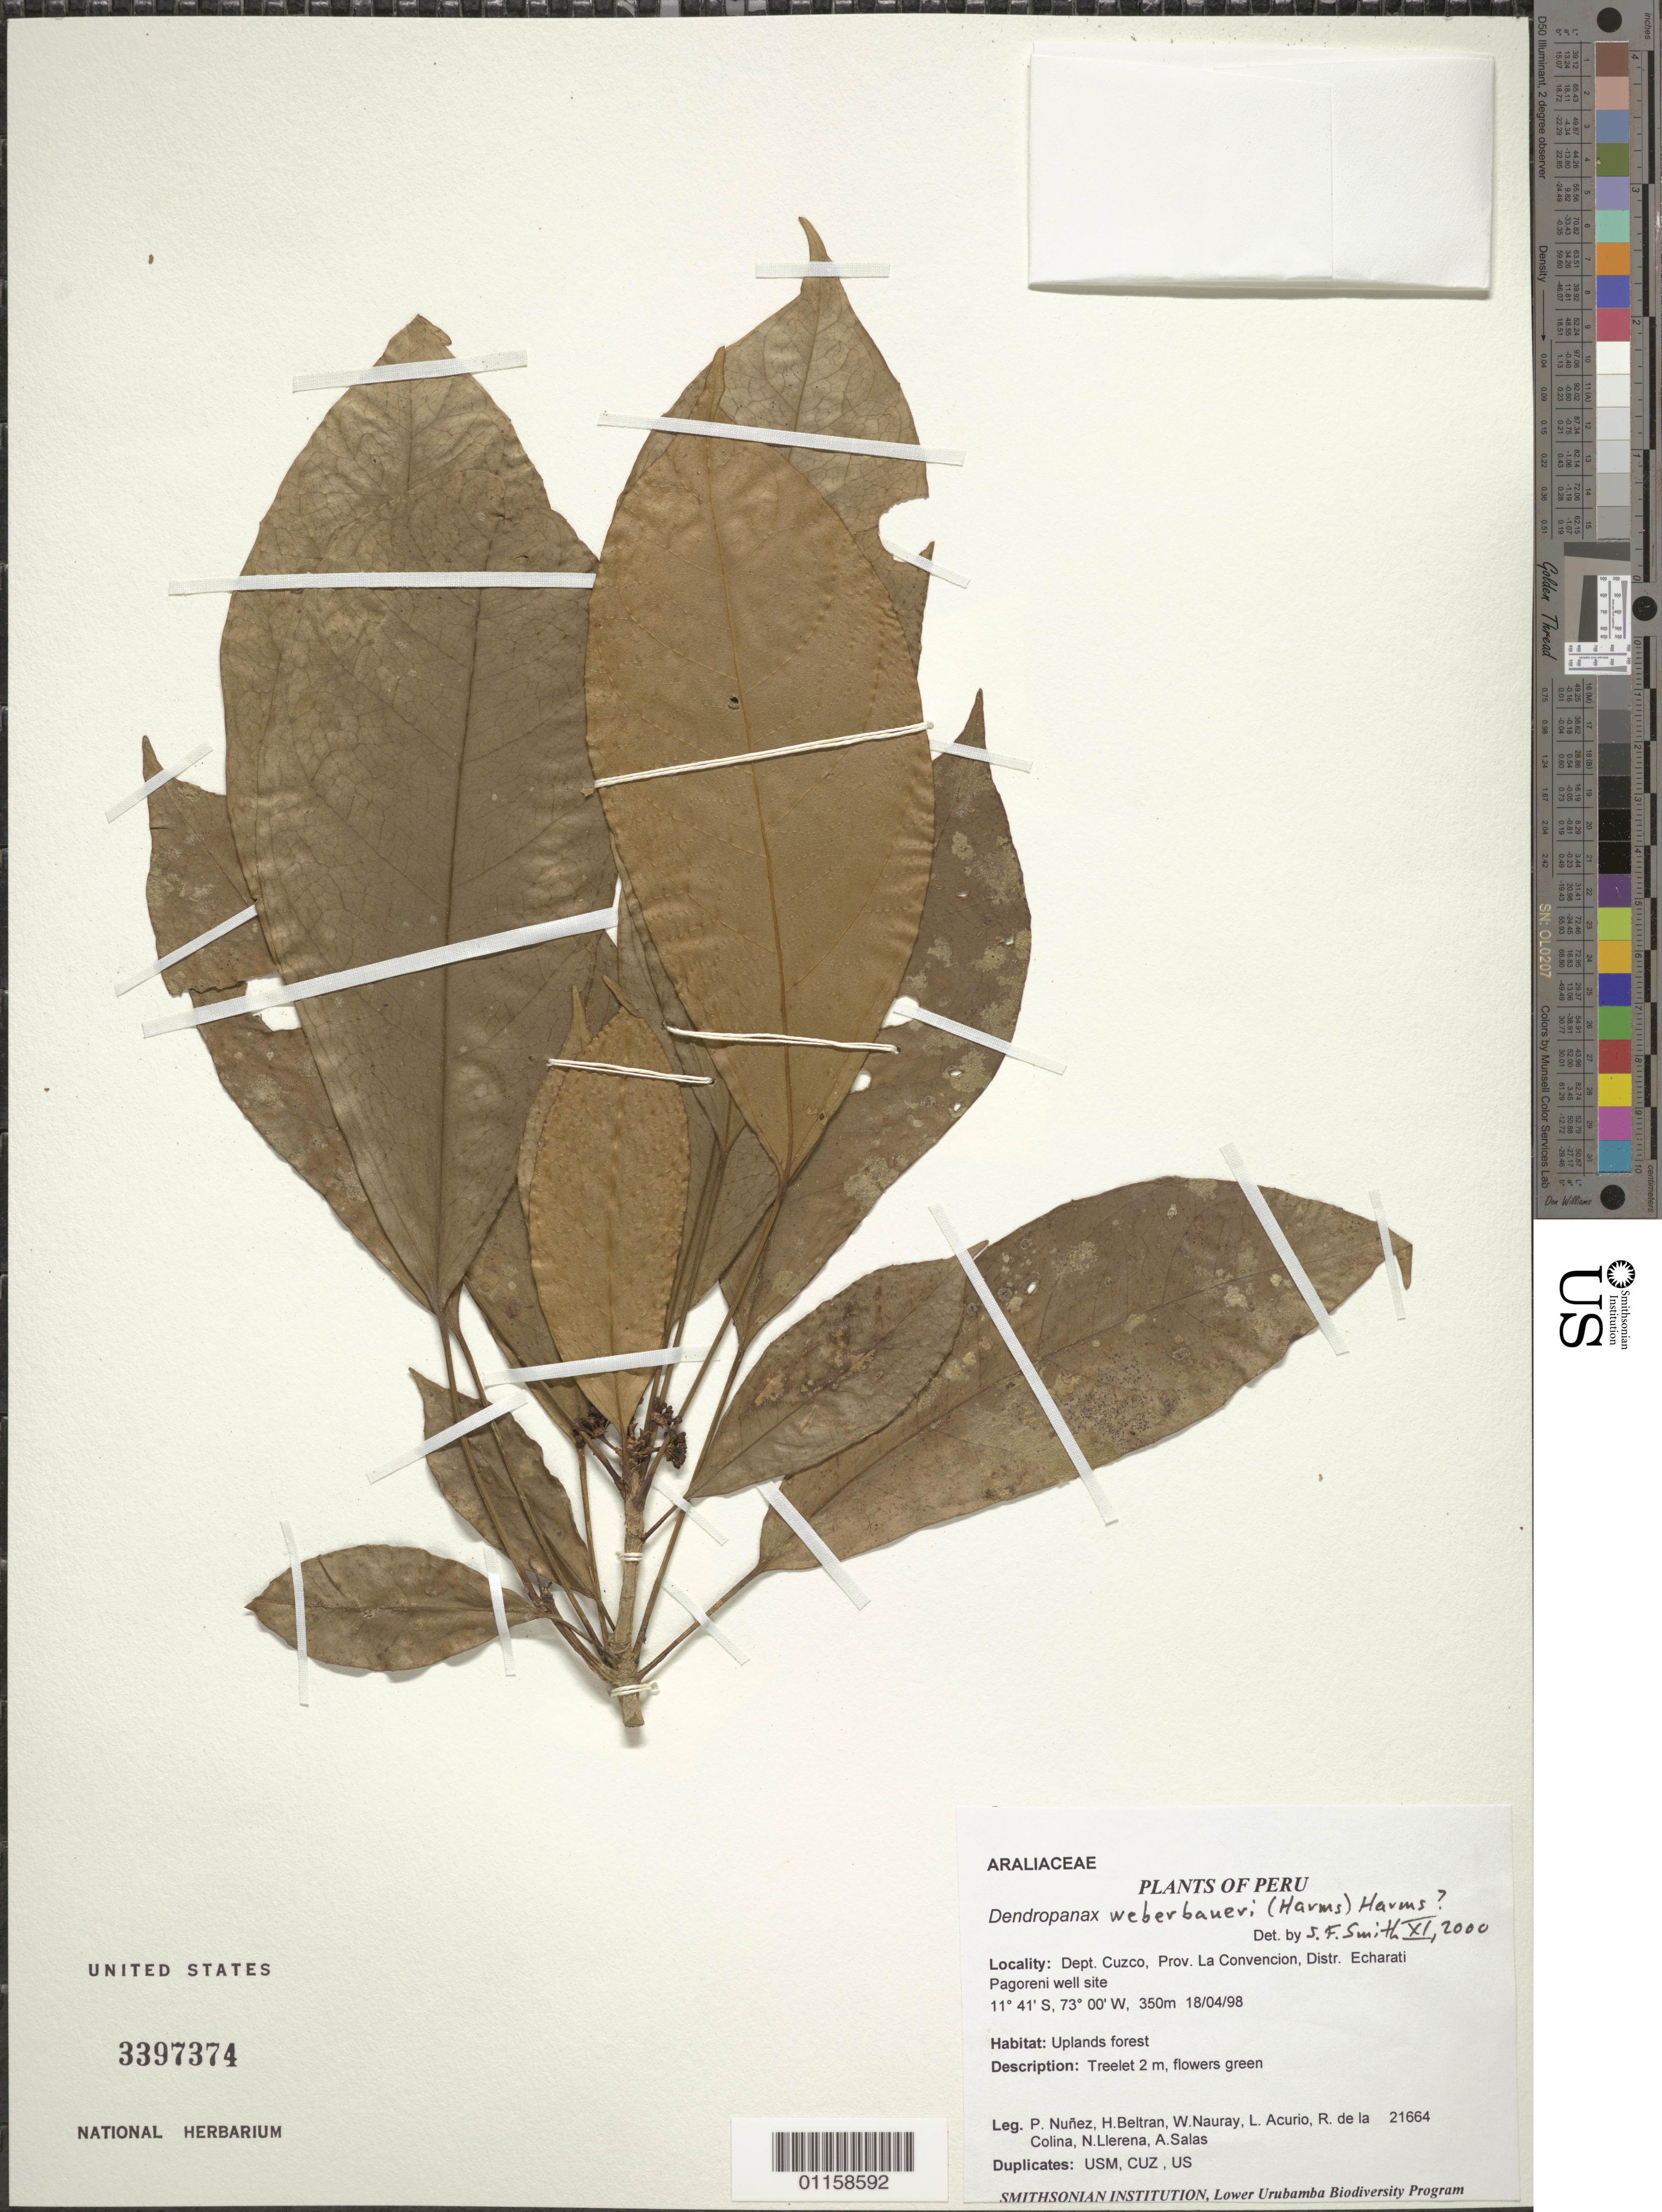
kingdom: Plantae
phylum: Tracheophyta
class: Magnoliopsida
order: Apiales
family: Araliaceae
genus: Dendropanax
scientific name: Dendropanax weberbaueri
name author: (Harms) Harms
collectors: P. Nuñez V., H. Beltrán, W. Nauray, L. Acurio, R. Colina, N. Llerena & A. Salas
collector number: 21664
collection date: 1998-04-18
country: Peru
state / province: Cusco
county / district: La Convención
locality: Prov. La Convencion.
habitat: Treelet, in uplands forest.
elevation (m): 350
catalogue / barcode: US 3397374